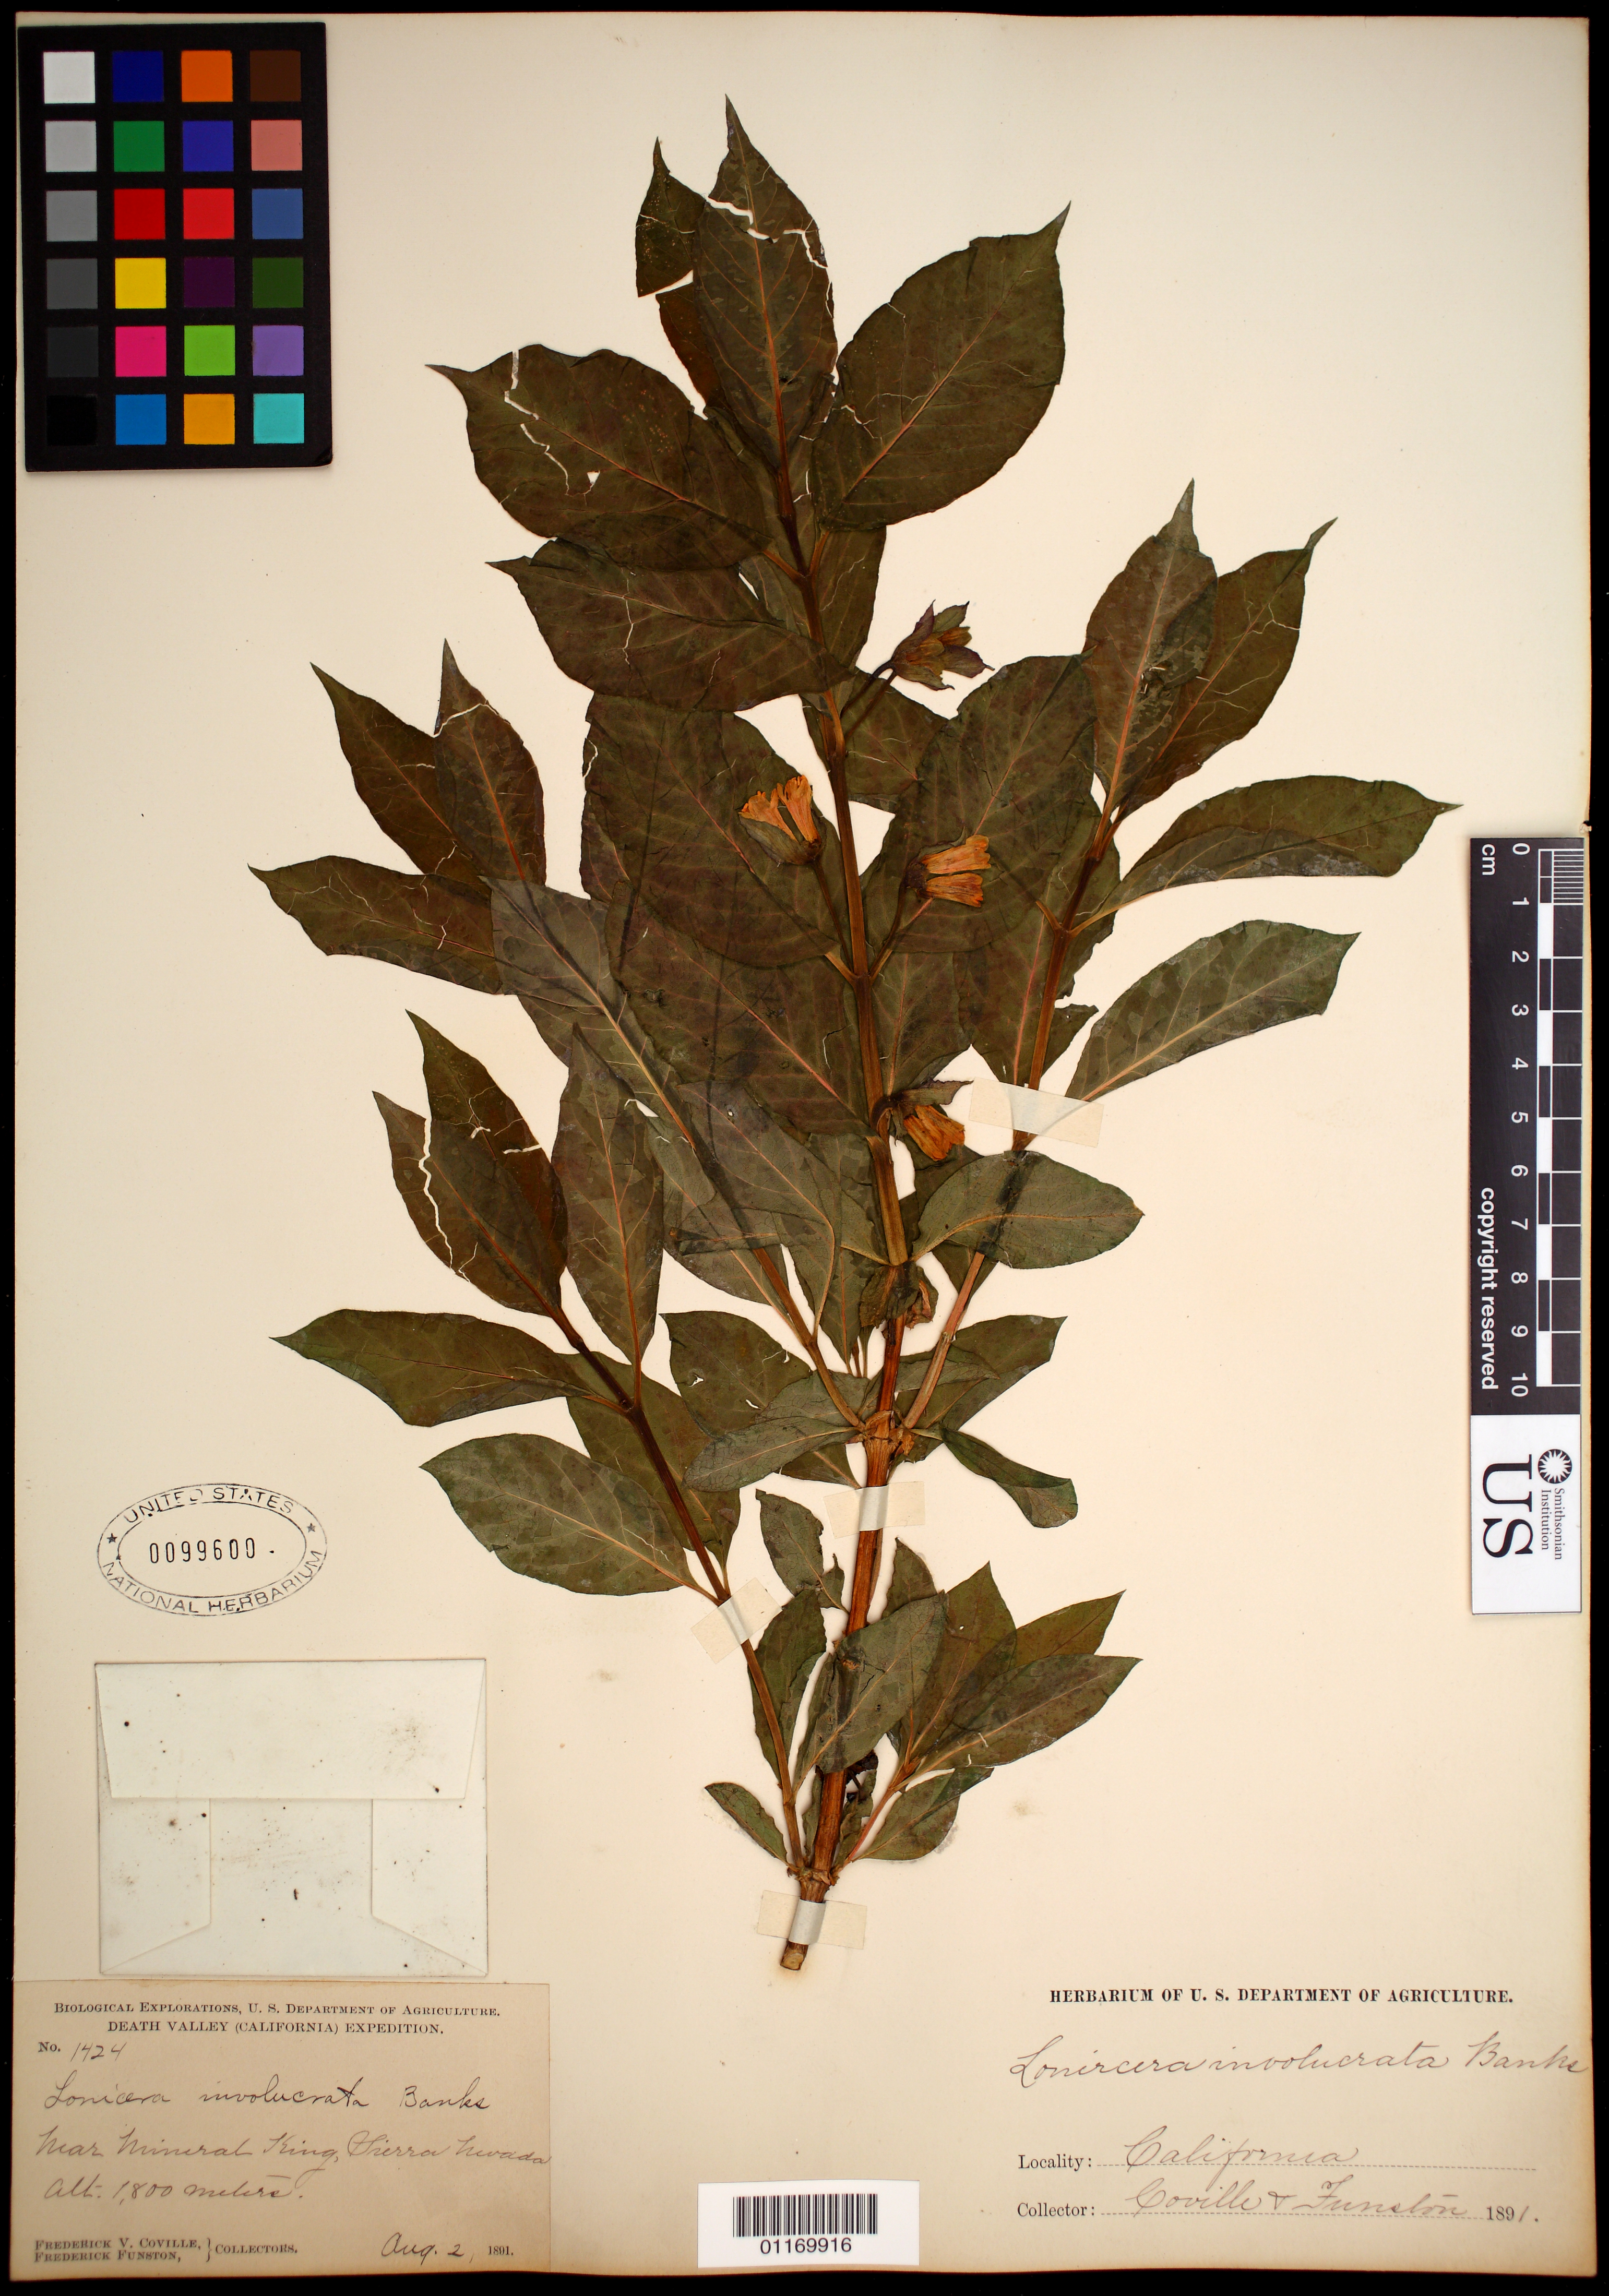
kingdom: Plantae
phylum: Tracheophyta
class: Magnoliopsida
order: Dipsacales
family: Caprifoliaceae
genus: Lonicera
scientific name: Lonicera involucrata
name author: (Richardson) Banks ex Spreng.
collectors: F. V. Coville & F. Funston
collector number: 1424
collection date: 1891-08-02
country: United States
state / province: California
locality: near Mineral King, Sierra Nevada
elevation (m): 1800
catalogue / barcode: US 99600